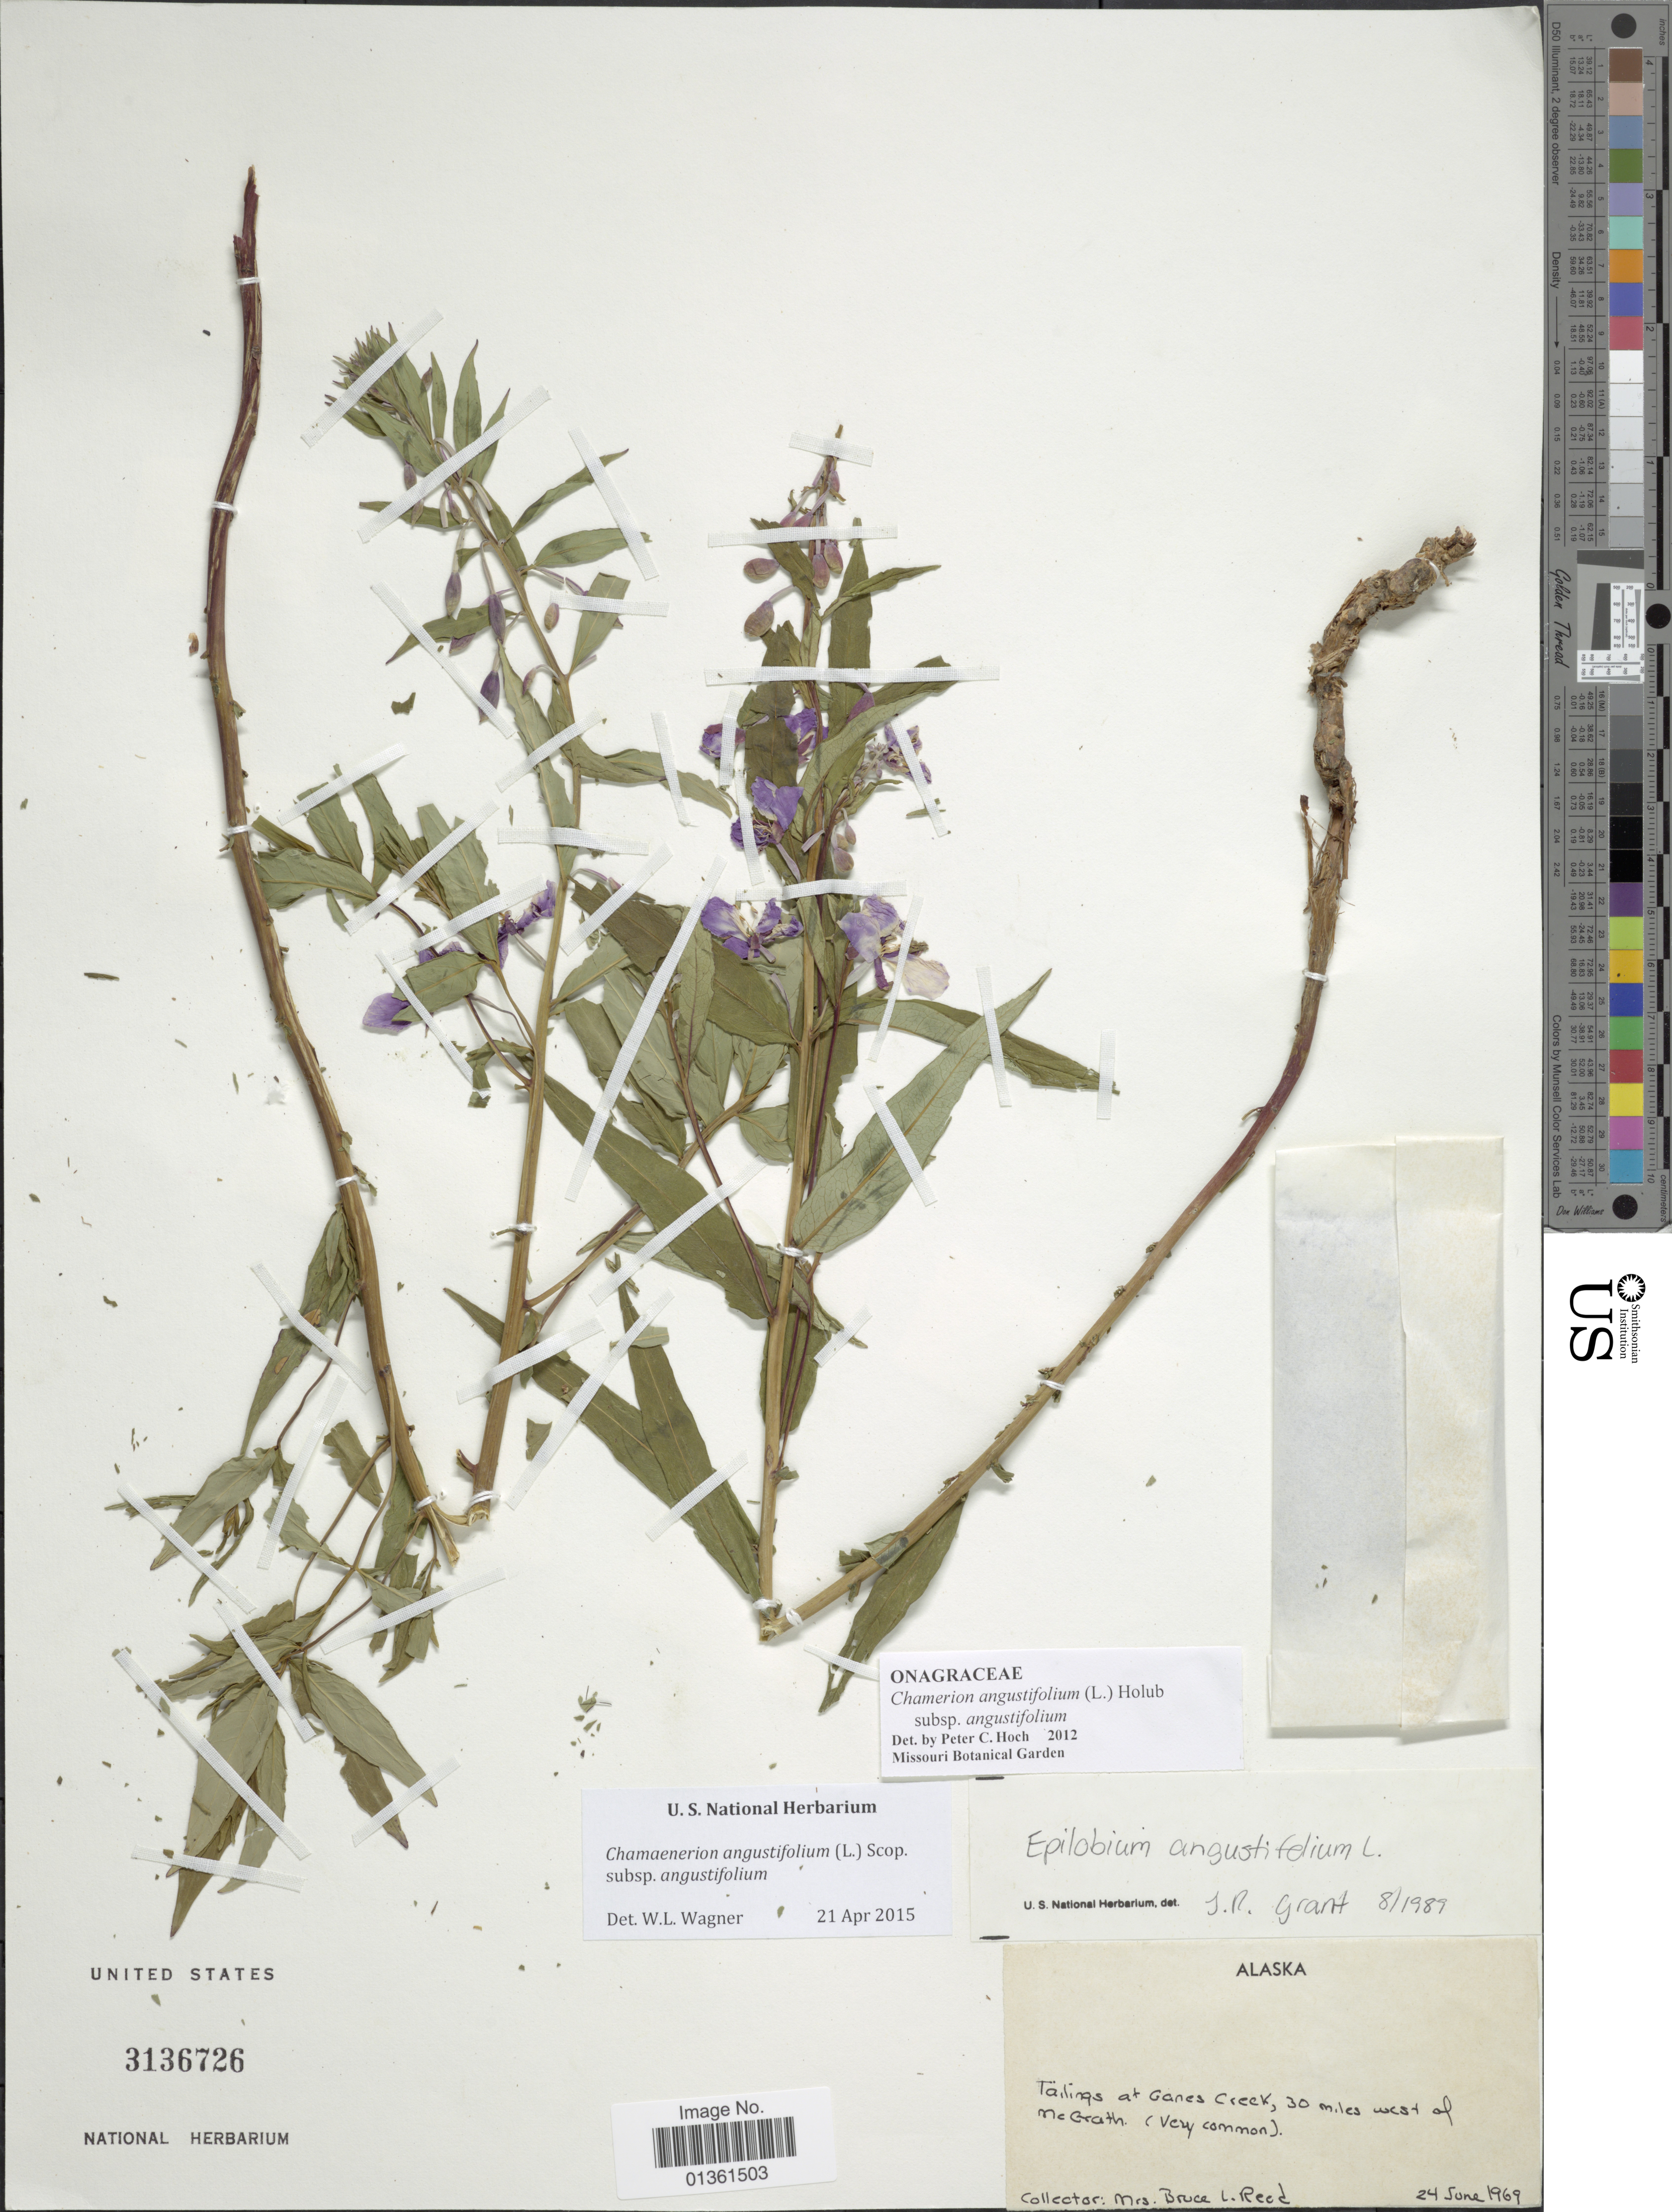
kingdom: Plantae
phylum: Tracheophyta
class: Magnoliopsida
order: Myrtales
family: Onagraceae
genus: Chamaenerion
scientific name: Chamaenerion angustifolium subsp. angustifolium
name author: (L.) Scop.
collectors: B. Reed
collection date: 1968-06-24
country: United States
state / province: Alaska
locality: Tailings at Ganes Creek, 30 miles west of McGrath.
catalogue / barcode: US 3136726